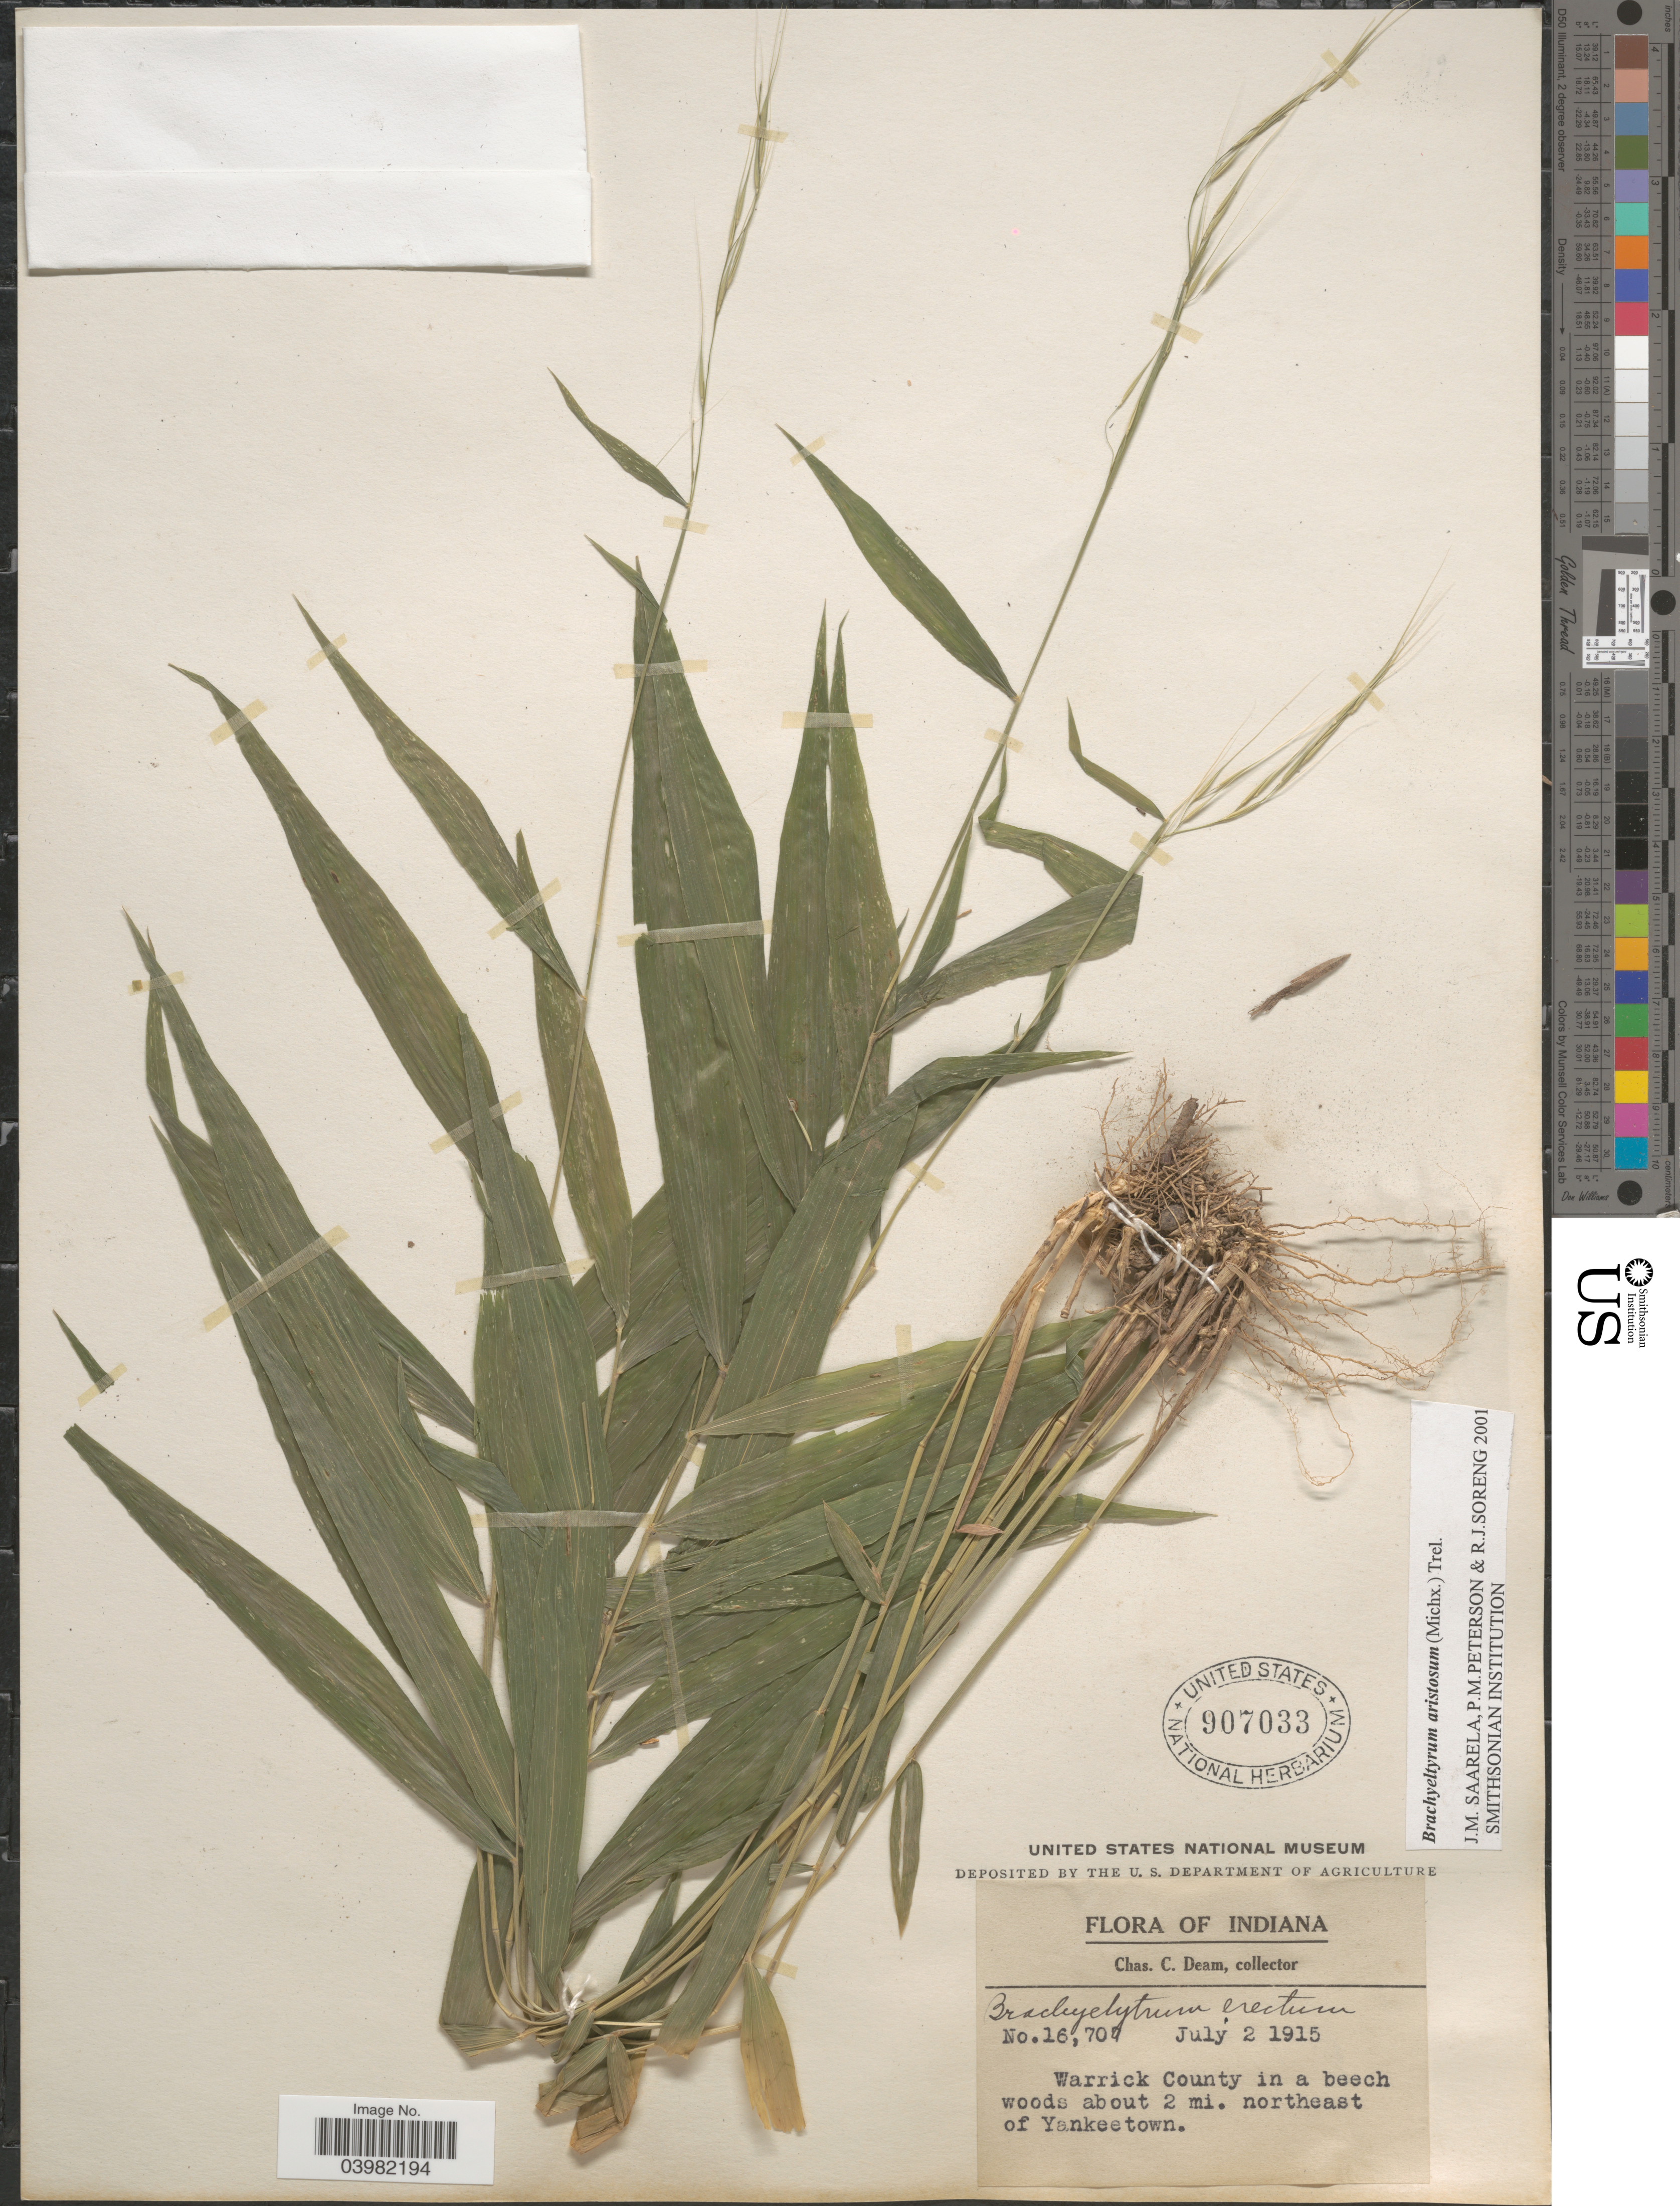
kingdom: Plantae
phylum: Tracheophyta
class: Liliopsida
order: Poales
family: Poaceae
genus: Brachyelytrum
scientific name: Brachyelytrum erectum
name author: (Schreb.) P. Beauv.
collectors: C. C. Deam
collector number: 16707*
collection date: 1915-07-02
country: United States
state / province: Indiana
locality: Warrick County in a beech woods about 2 mi. northeast of Yankeetown.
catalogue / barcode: US 907033